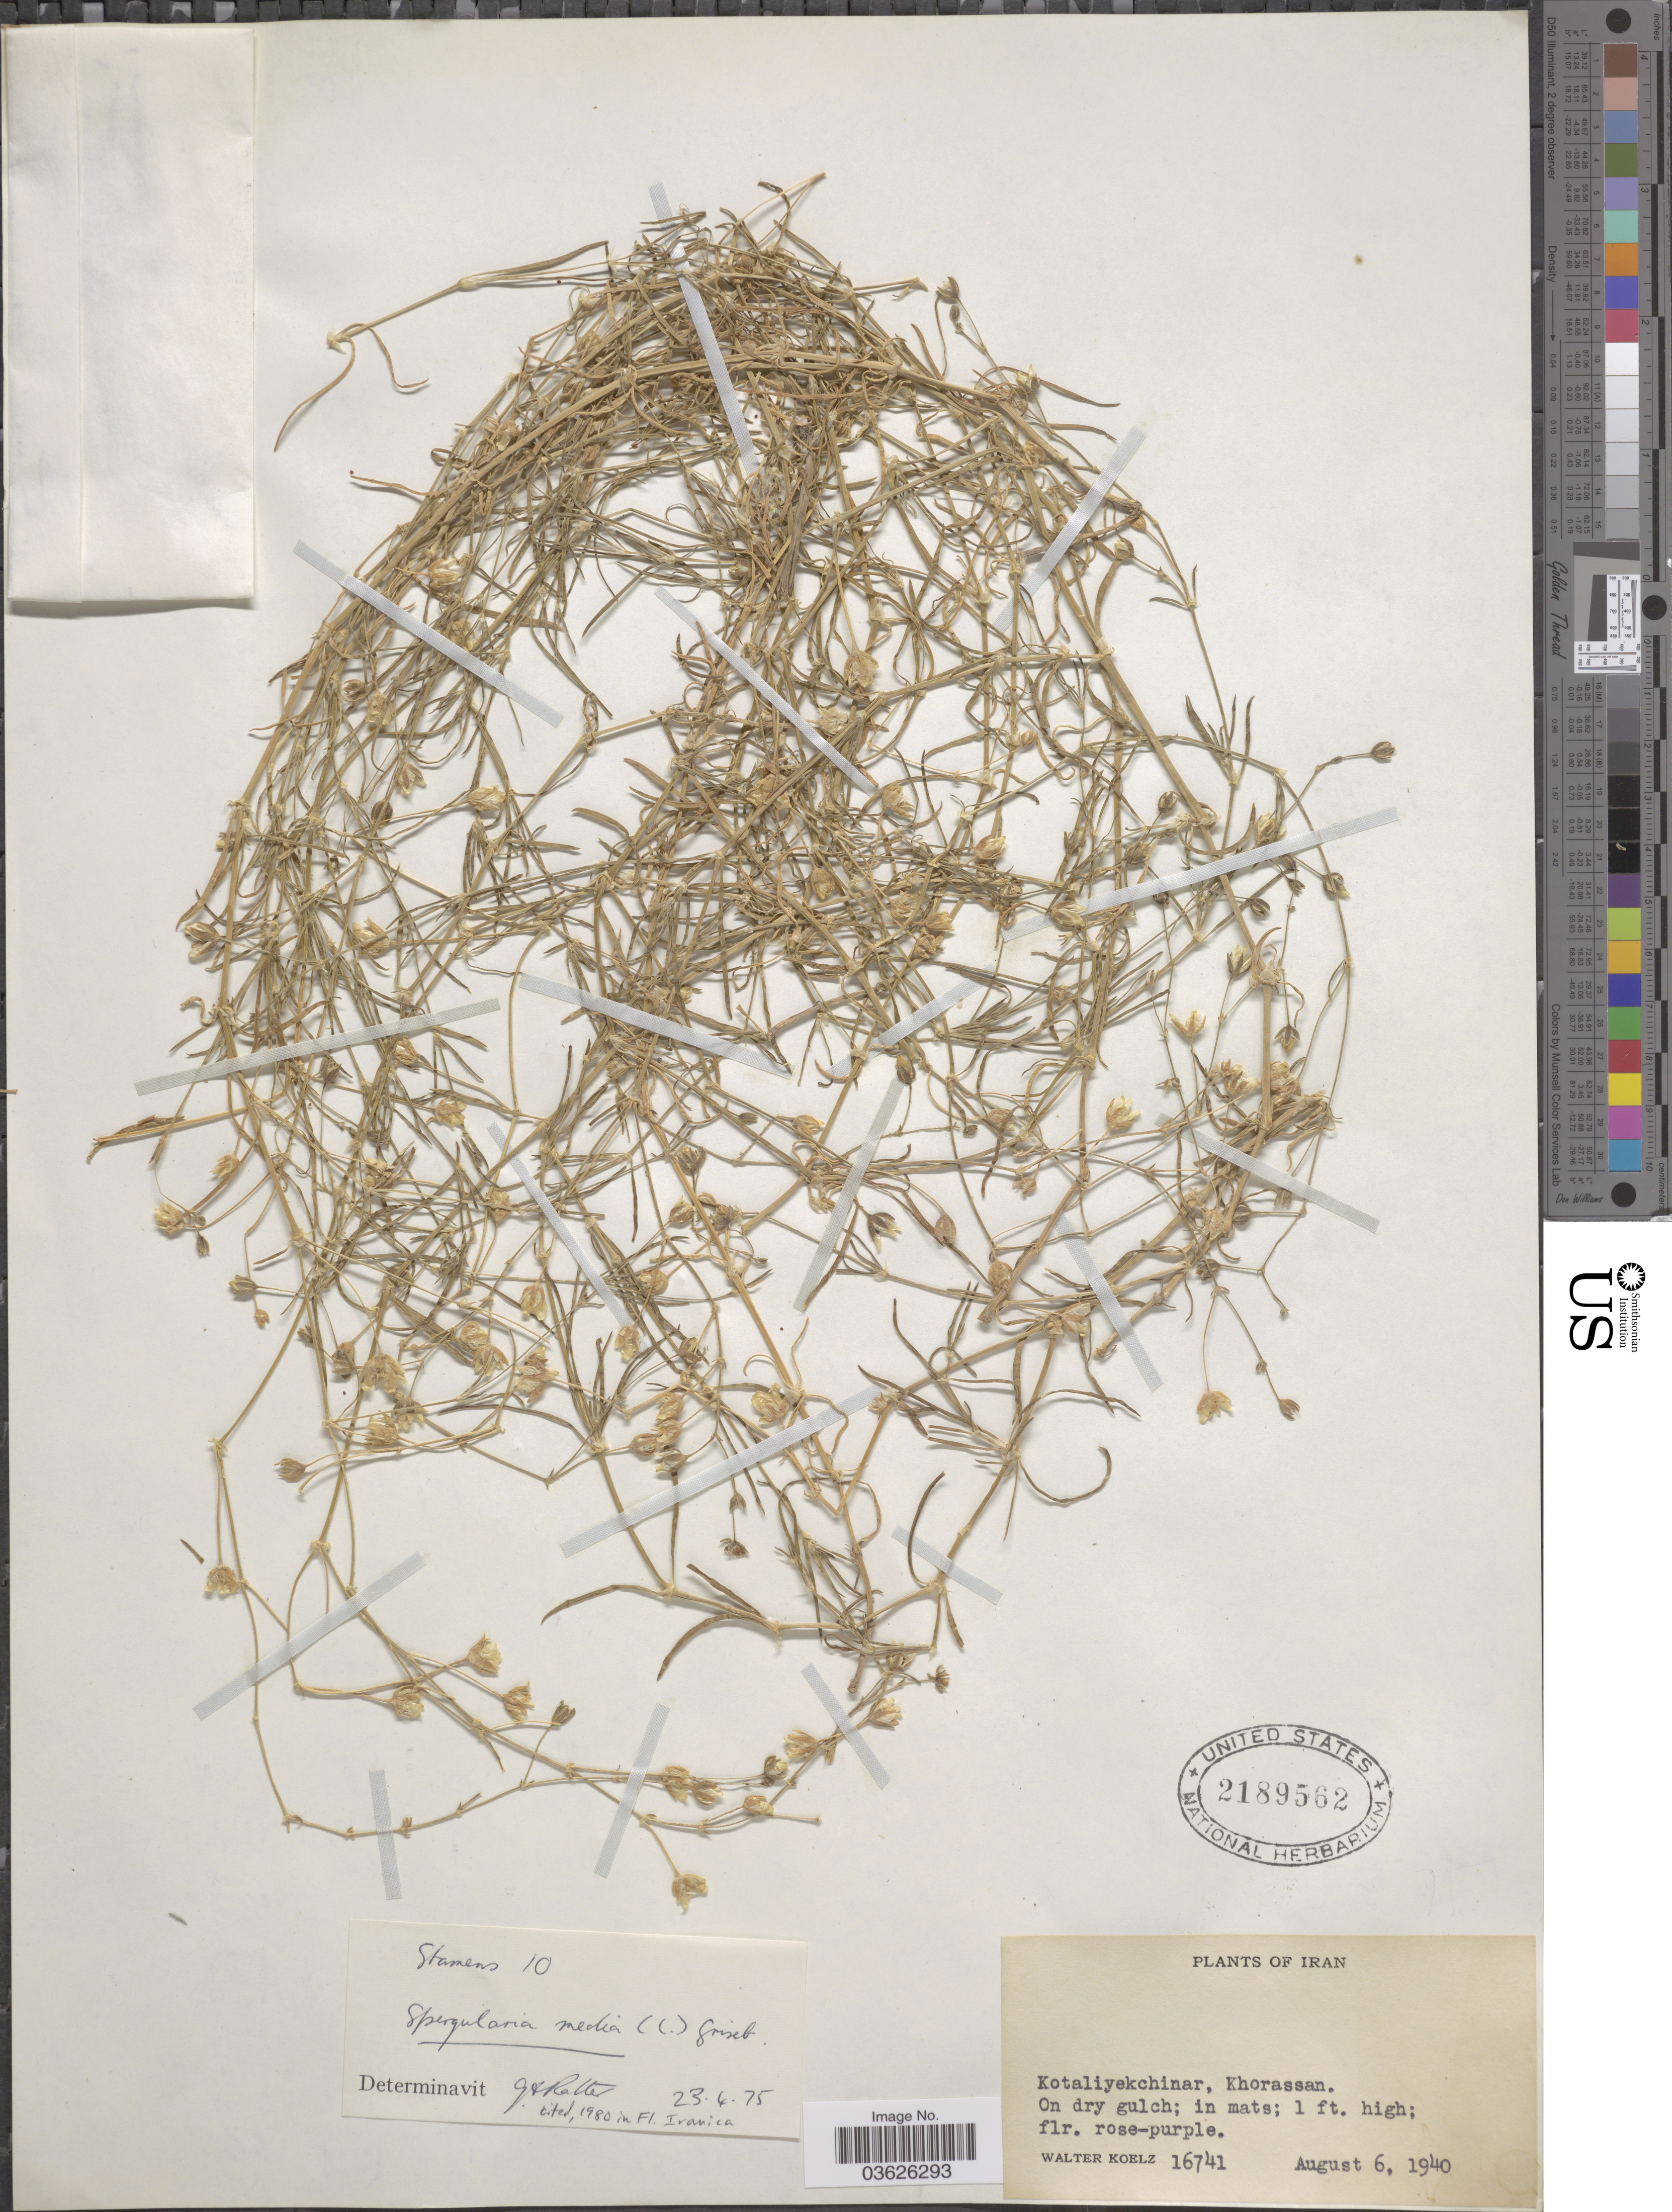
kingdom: Plantae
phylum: Tracheophyta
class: Magnoliopsida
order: Caryophyllales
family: Caryophyllaceae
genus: Spergularia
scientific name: Spergularia media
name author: (L.) C. Presl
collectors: W. N. Koelz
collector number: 16741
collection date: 1940-08-06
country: Iran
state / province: Khorasan [obsolete]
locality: Kotaliyekchinar, Khorassan.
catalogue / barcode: US 2189562